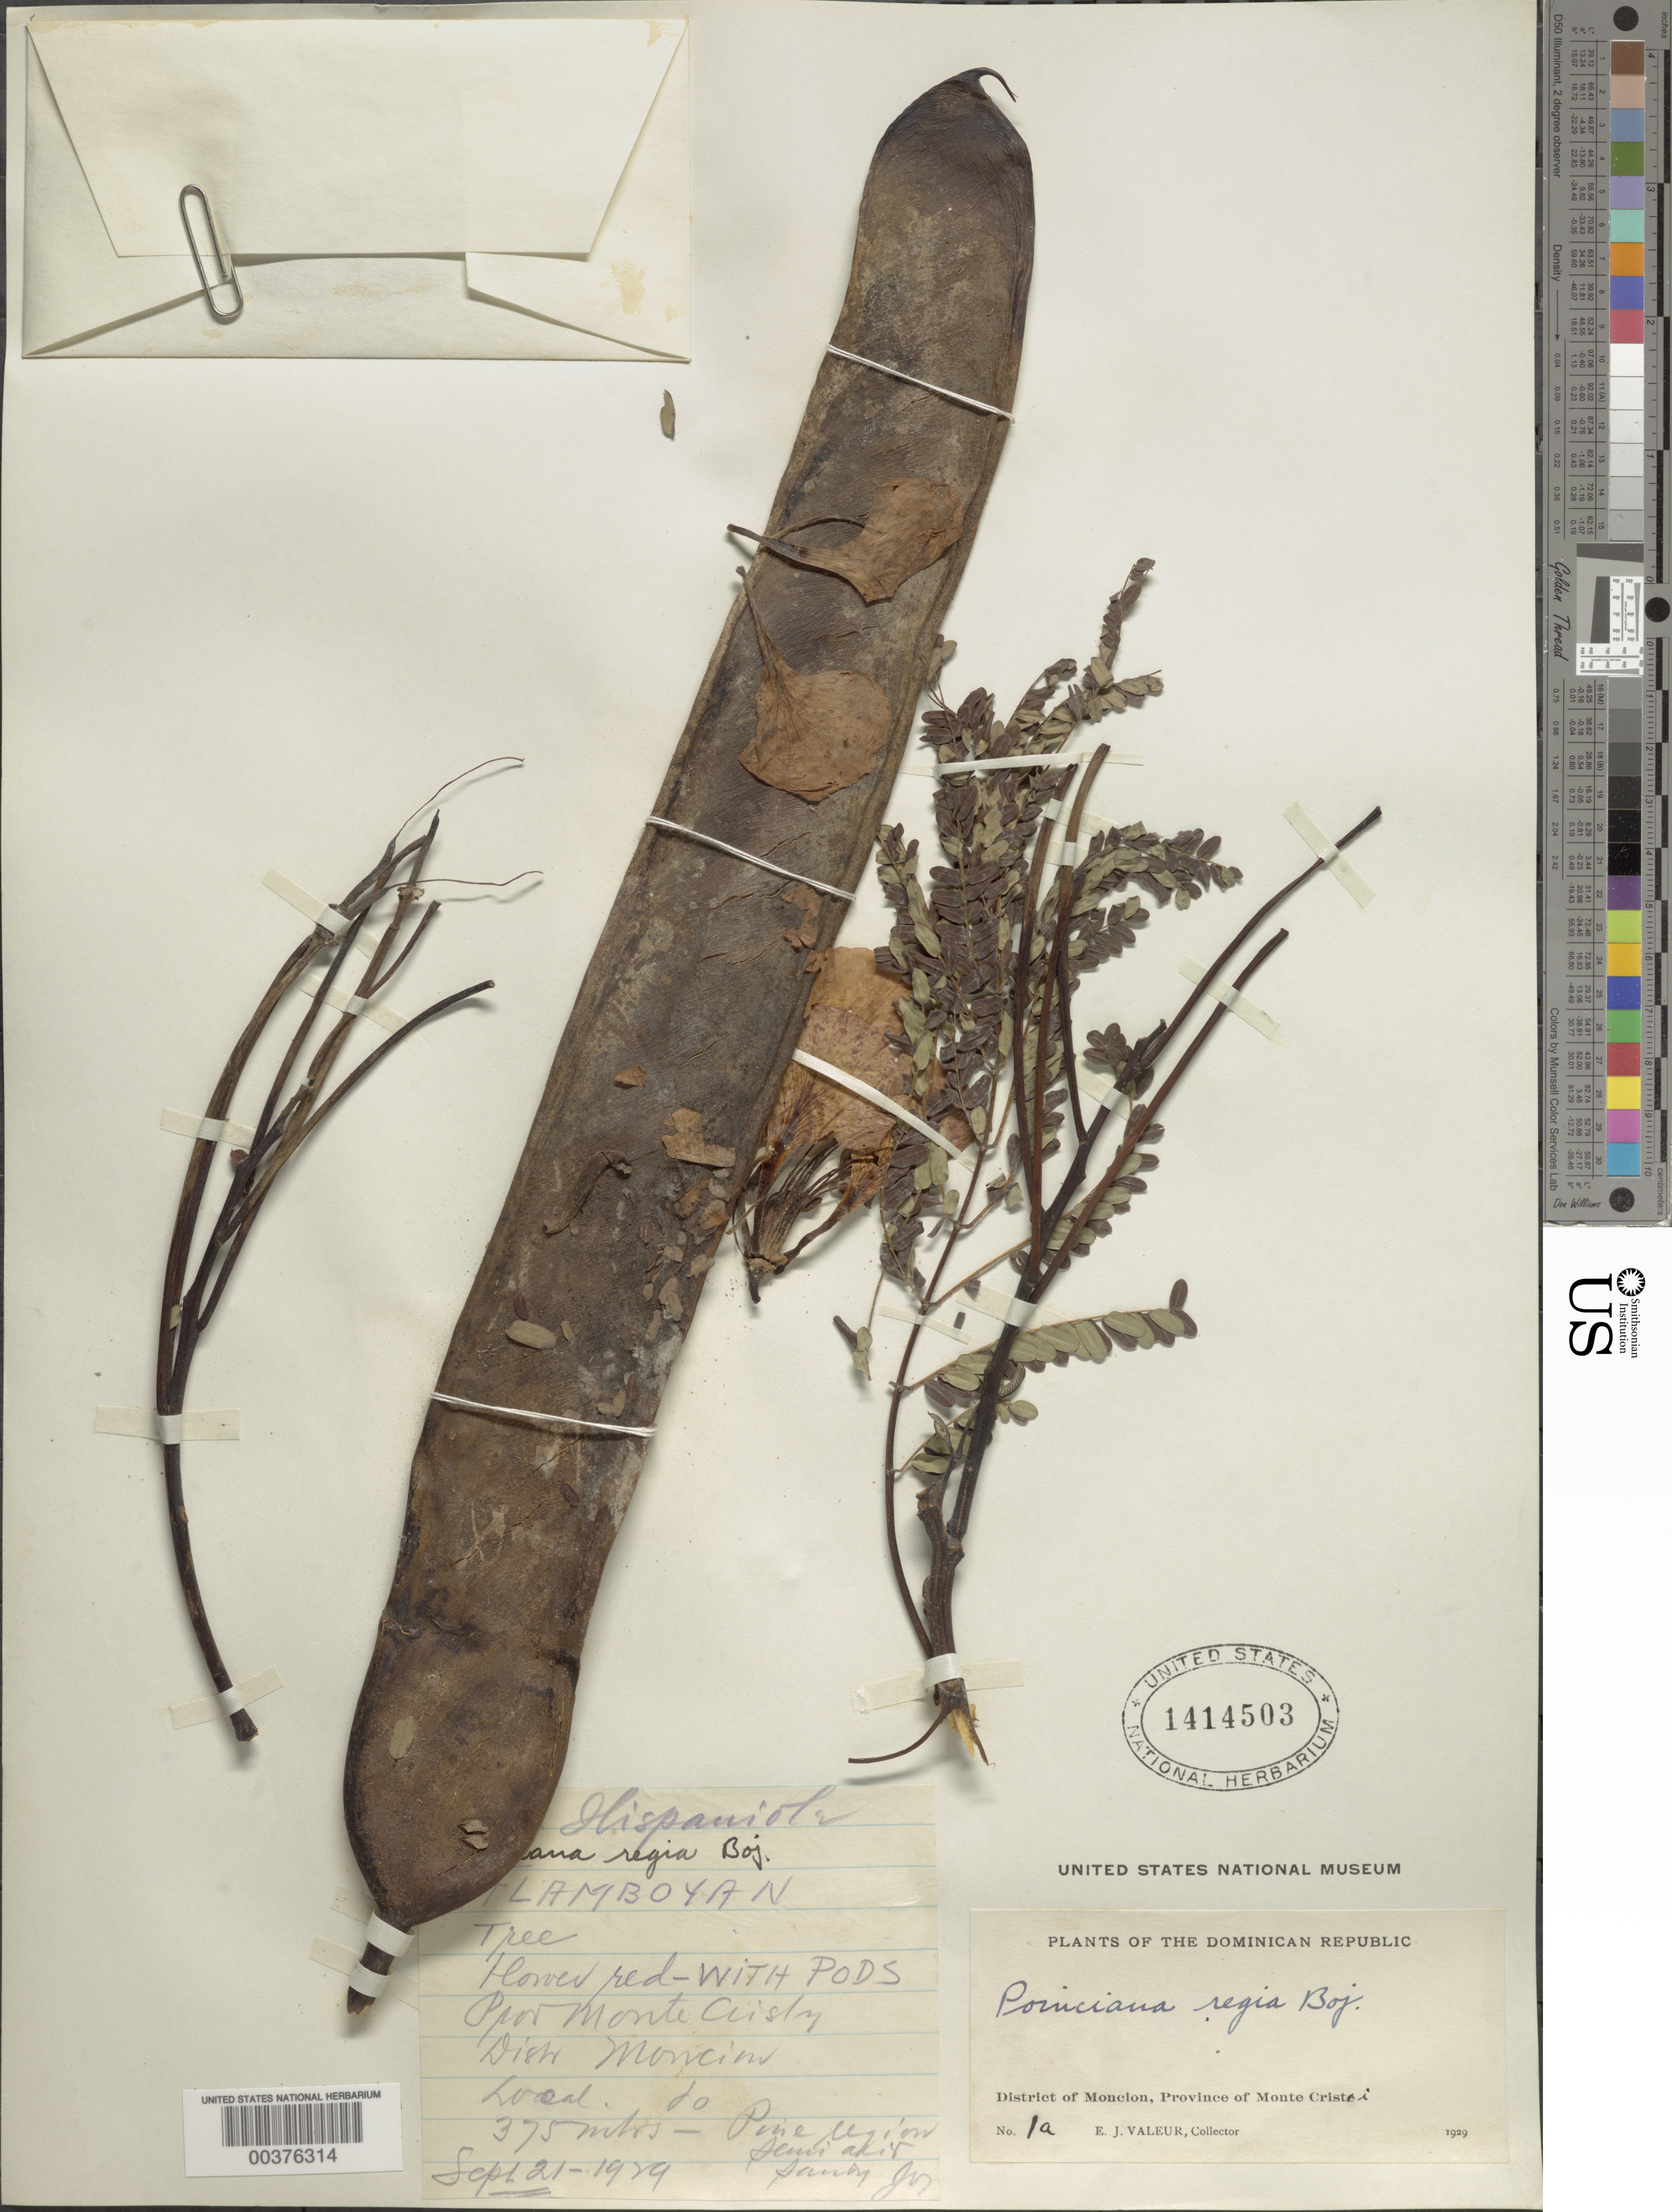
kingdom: Plantae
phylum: Tracheophyta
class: Magnoliopsida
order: Fabales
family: Fabaceae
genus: Delonix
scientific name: Delonix regia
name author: (Bojer ex Hook.) Raf.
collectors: E. Valeur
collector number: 1a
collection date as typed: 21 Sep 1929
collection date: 1929-09-21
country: Dominican Republic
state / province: Santiago Rodríguez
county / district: Monción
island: Hispaniola Island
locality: Moncion dist. [province originally recorded as monte cristi.]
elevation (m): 375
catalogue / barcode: US 1414503